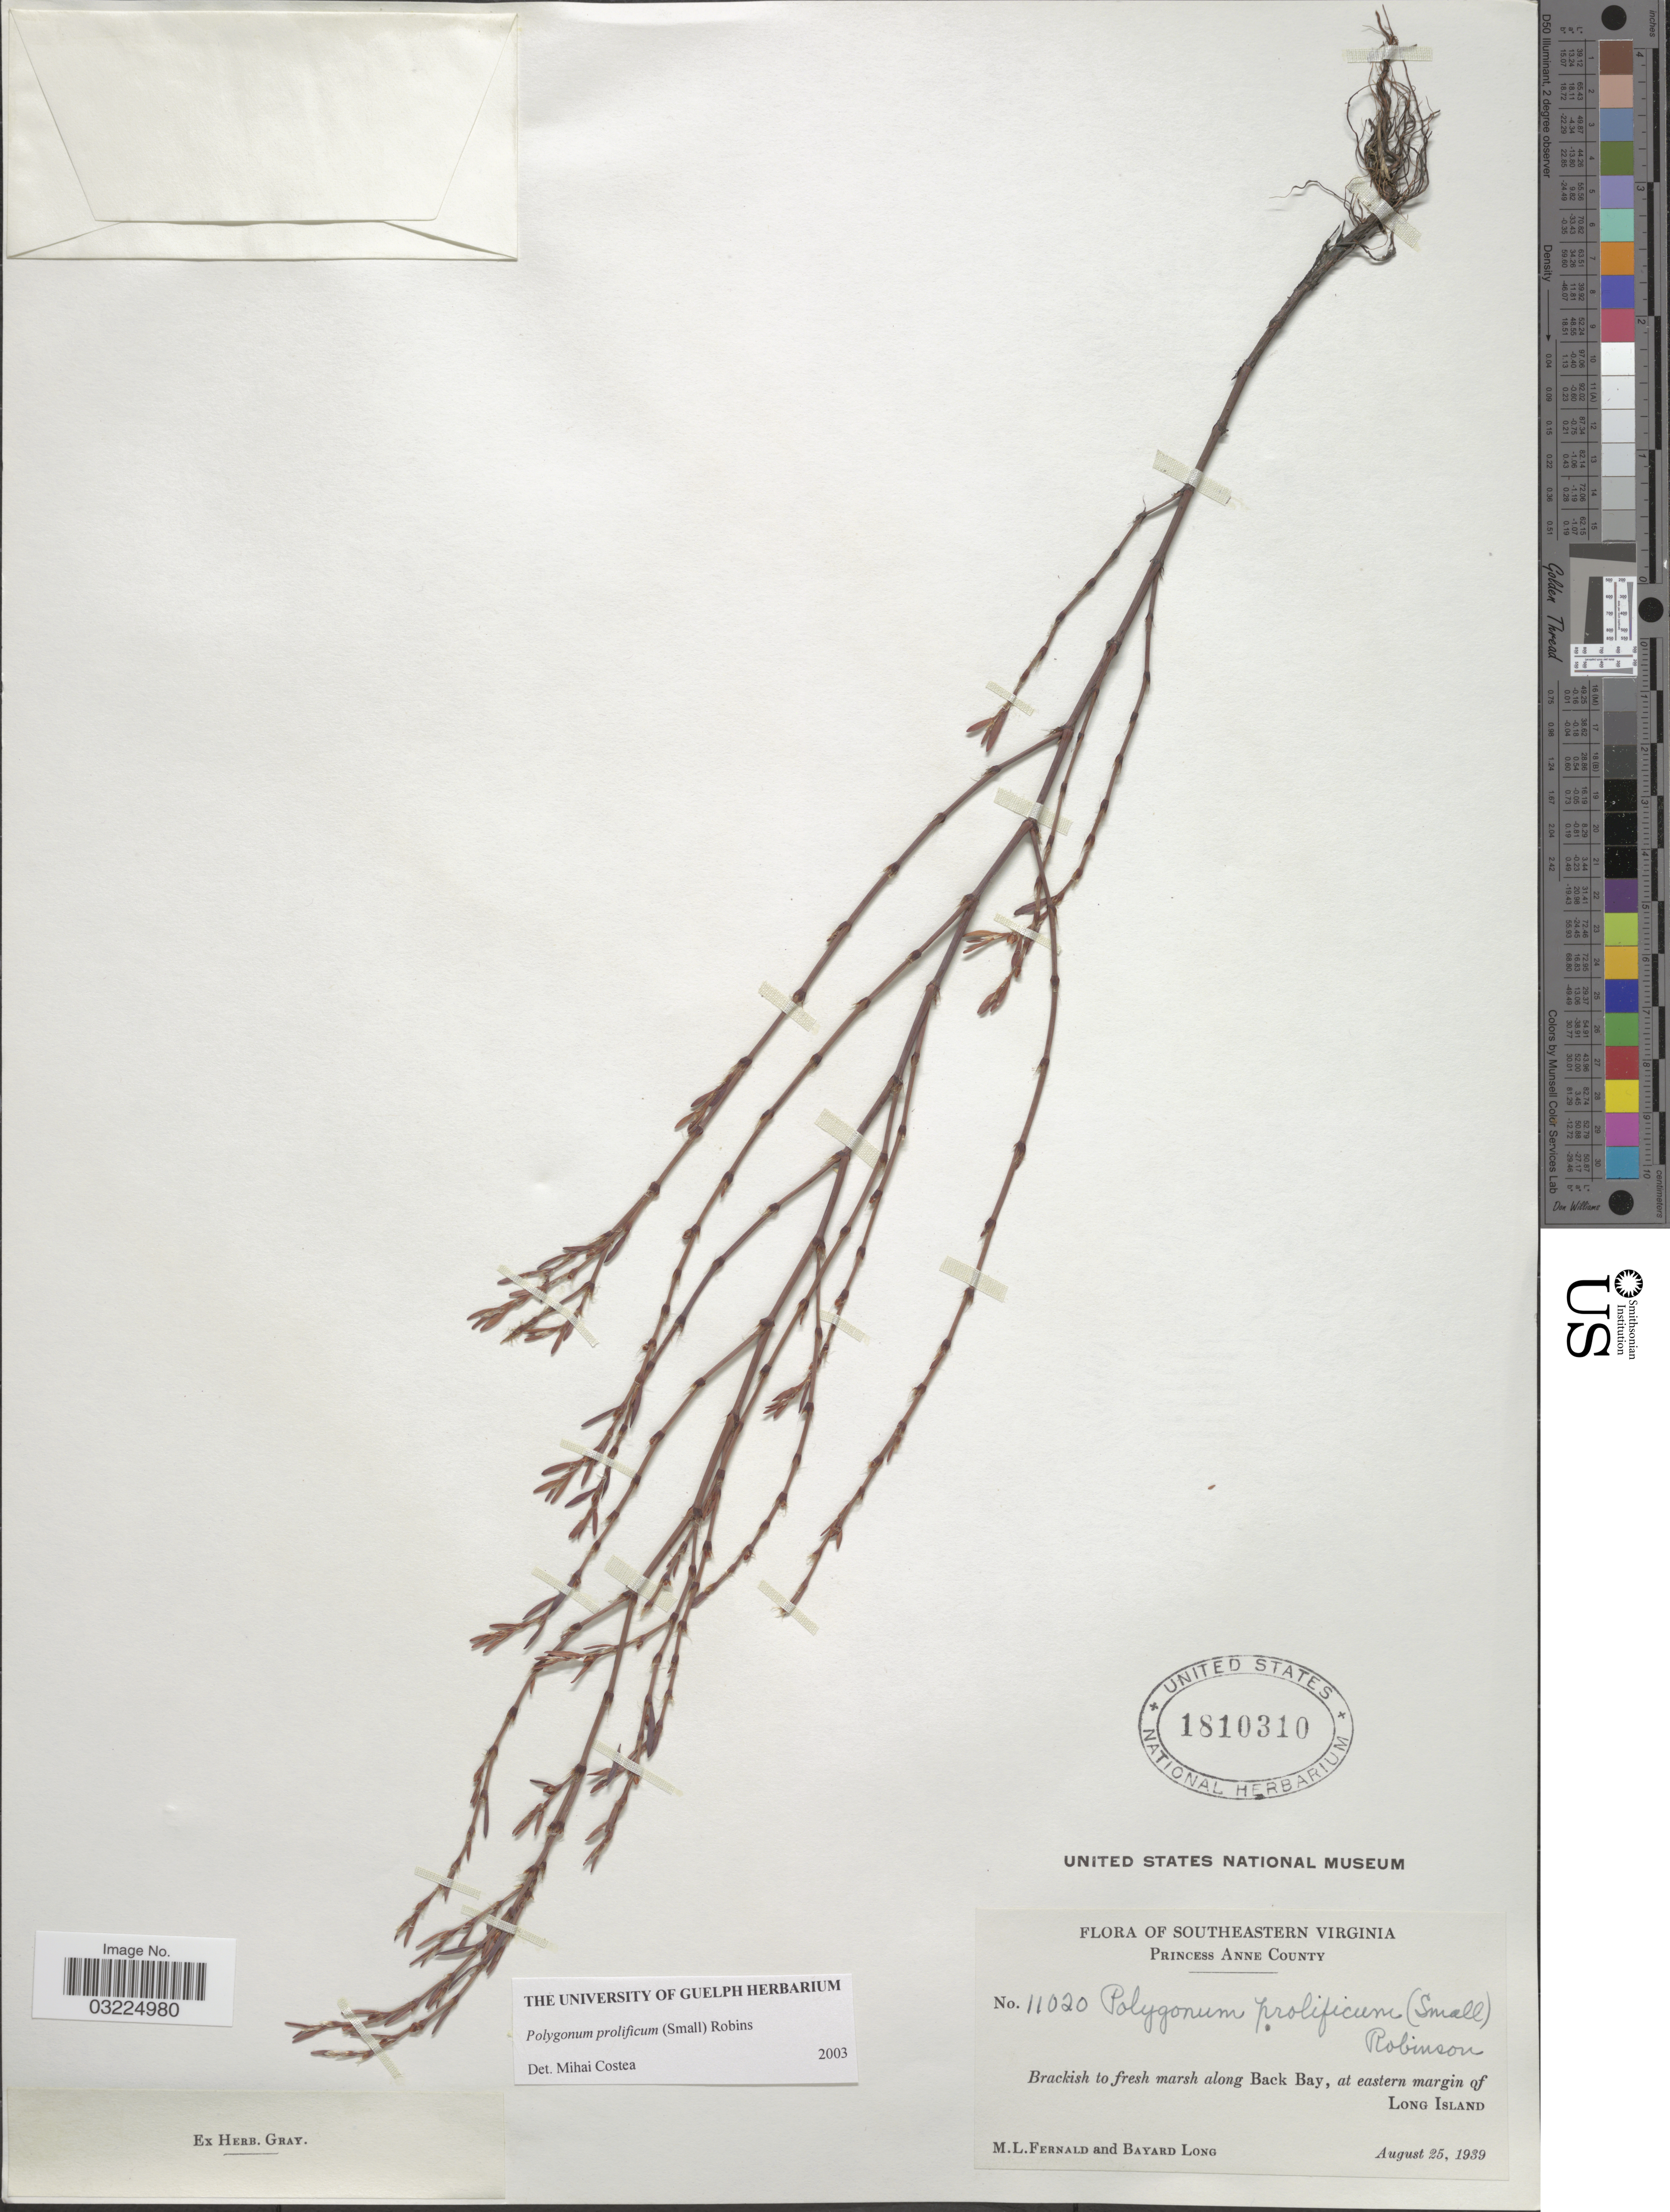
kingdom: Plantae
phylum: Tracheophyta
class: Magnoliopsida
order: Caryophyllales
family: Polygonaceae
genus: Polygonum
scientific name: Polygonum prolificum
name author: (Small) B.L. Rob.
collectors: M. L. Fernald & B. Long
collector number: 11020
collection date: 1939-08-25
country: United States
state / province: Virginia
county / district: City of Virginia Beach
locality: Southeastern Virginia. Princess Anne County. Brackish to fresh marsh along Back Bay, at eastern margin of Long Island.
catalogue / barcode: US 1810310